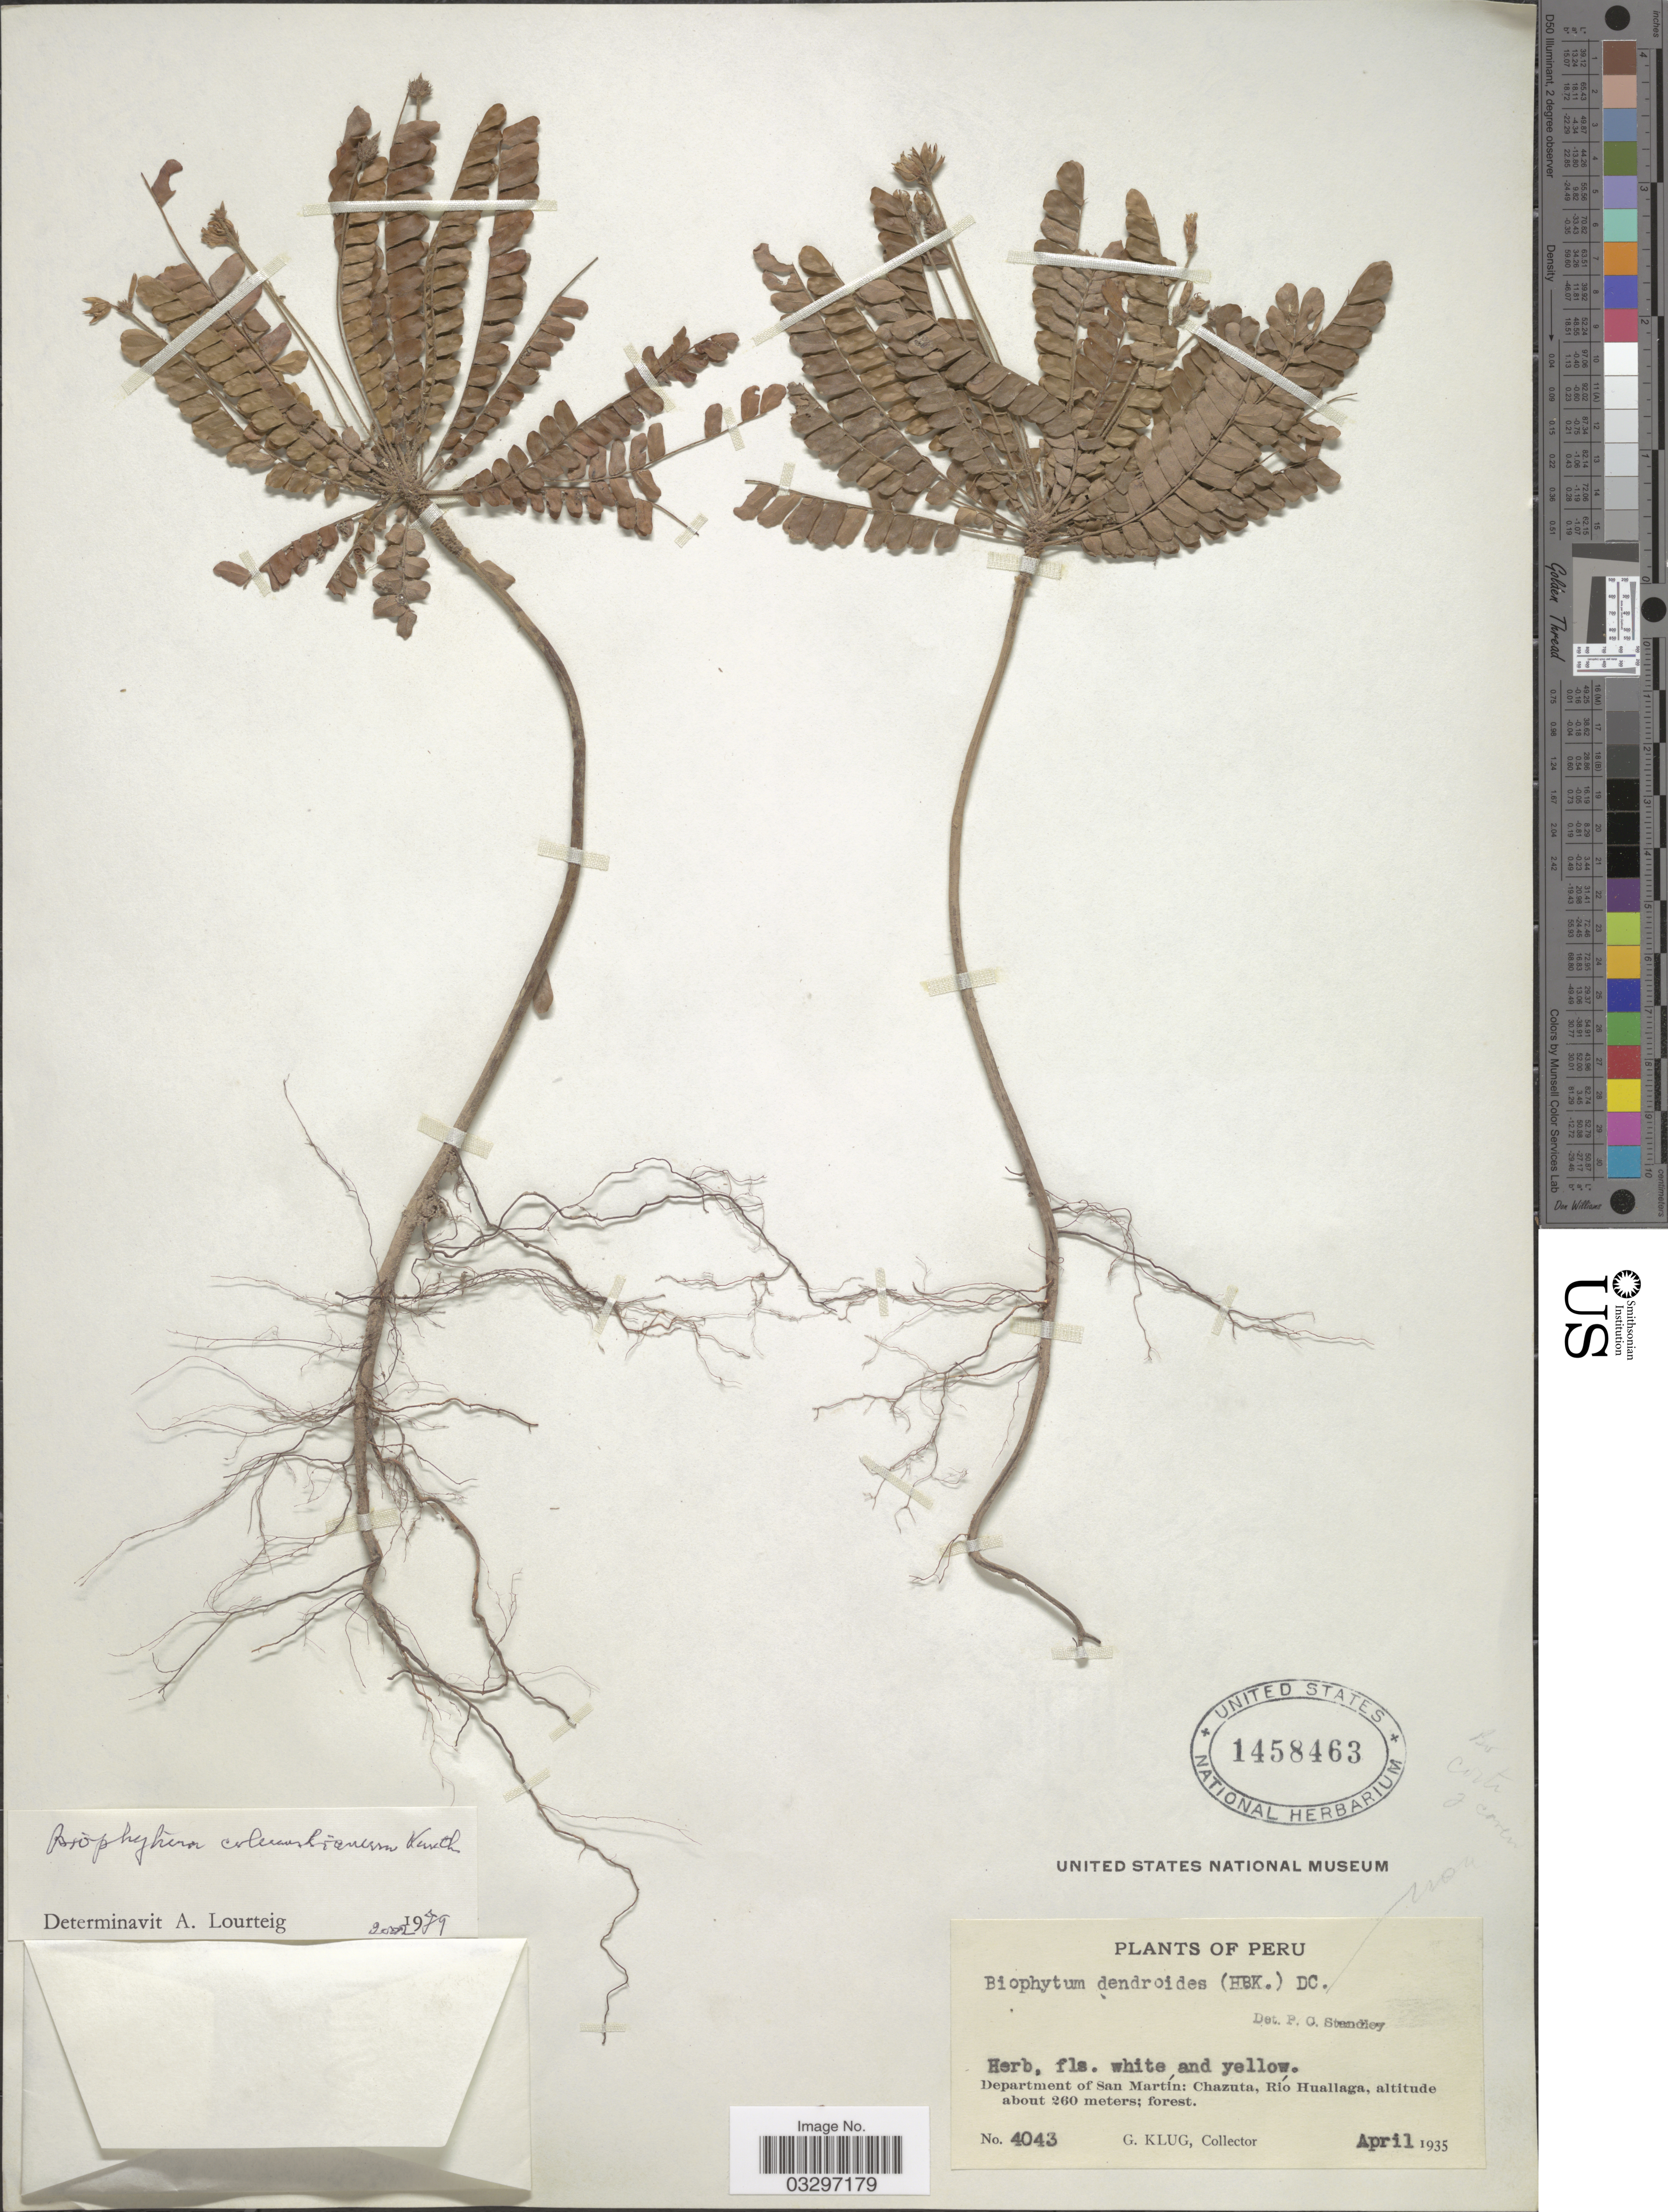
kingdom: Plantae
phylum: Tracheophyta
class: Magnoliopsida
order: Oxalidales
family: Oxalidaceae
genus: Biophytum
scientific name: Biophytum columbianum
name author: Knuth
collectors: G. Klug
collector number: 4043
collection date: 1935-04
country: Peru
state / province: San Martín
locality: Department of San Martín: Chazuta, Río Huallaga.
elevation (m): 260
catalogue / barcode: US 1458463